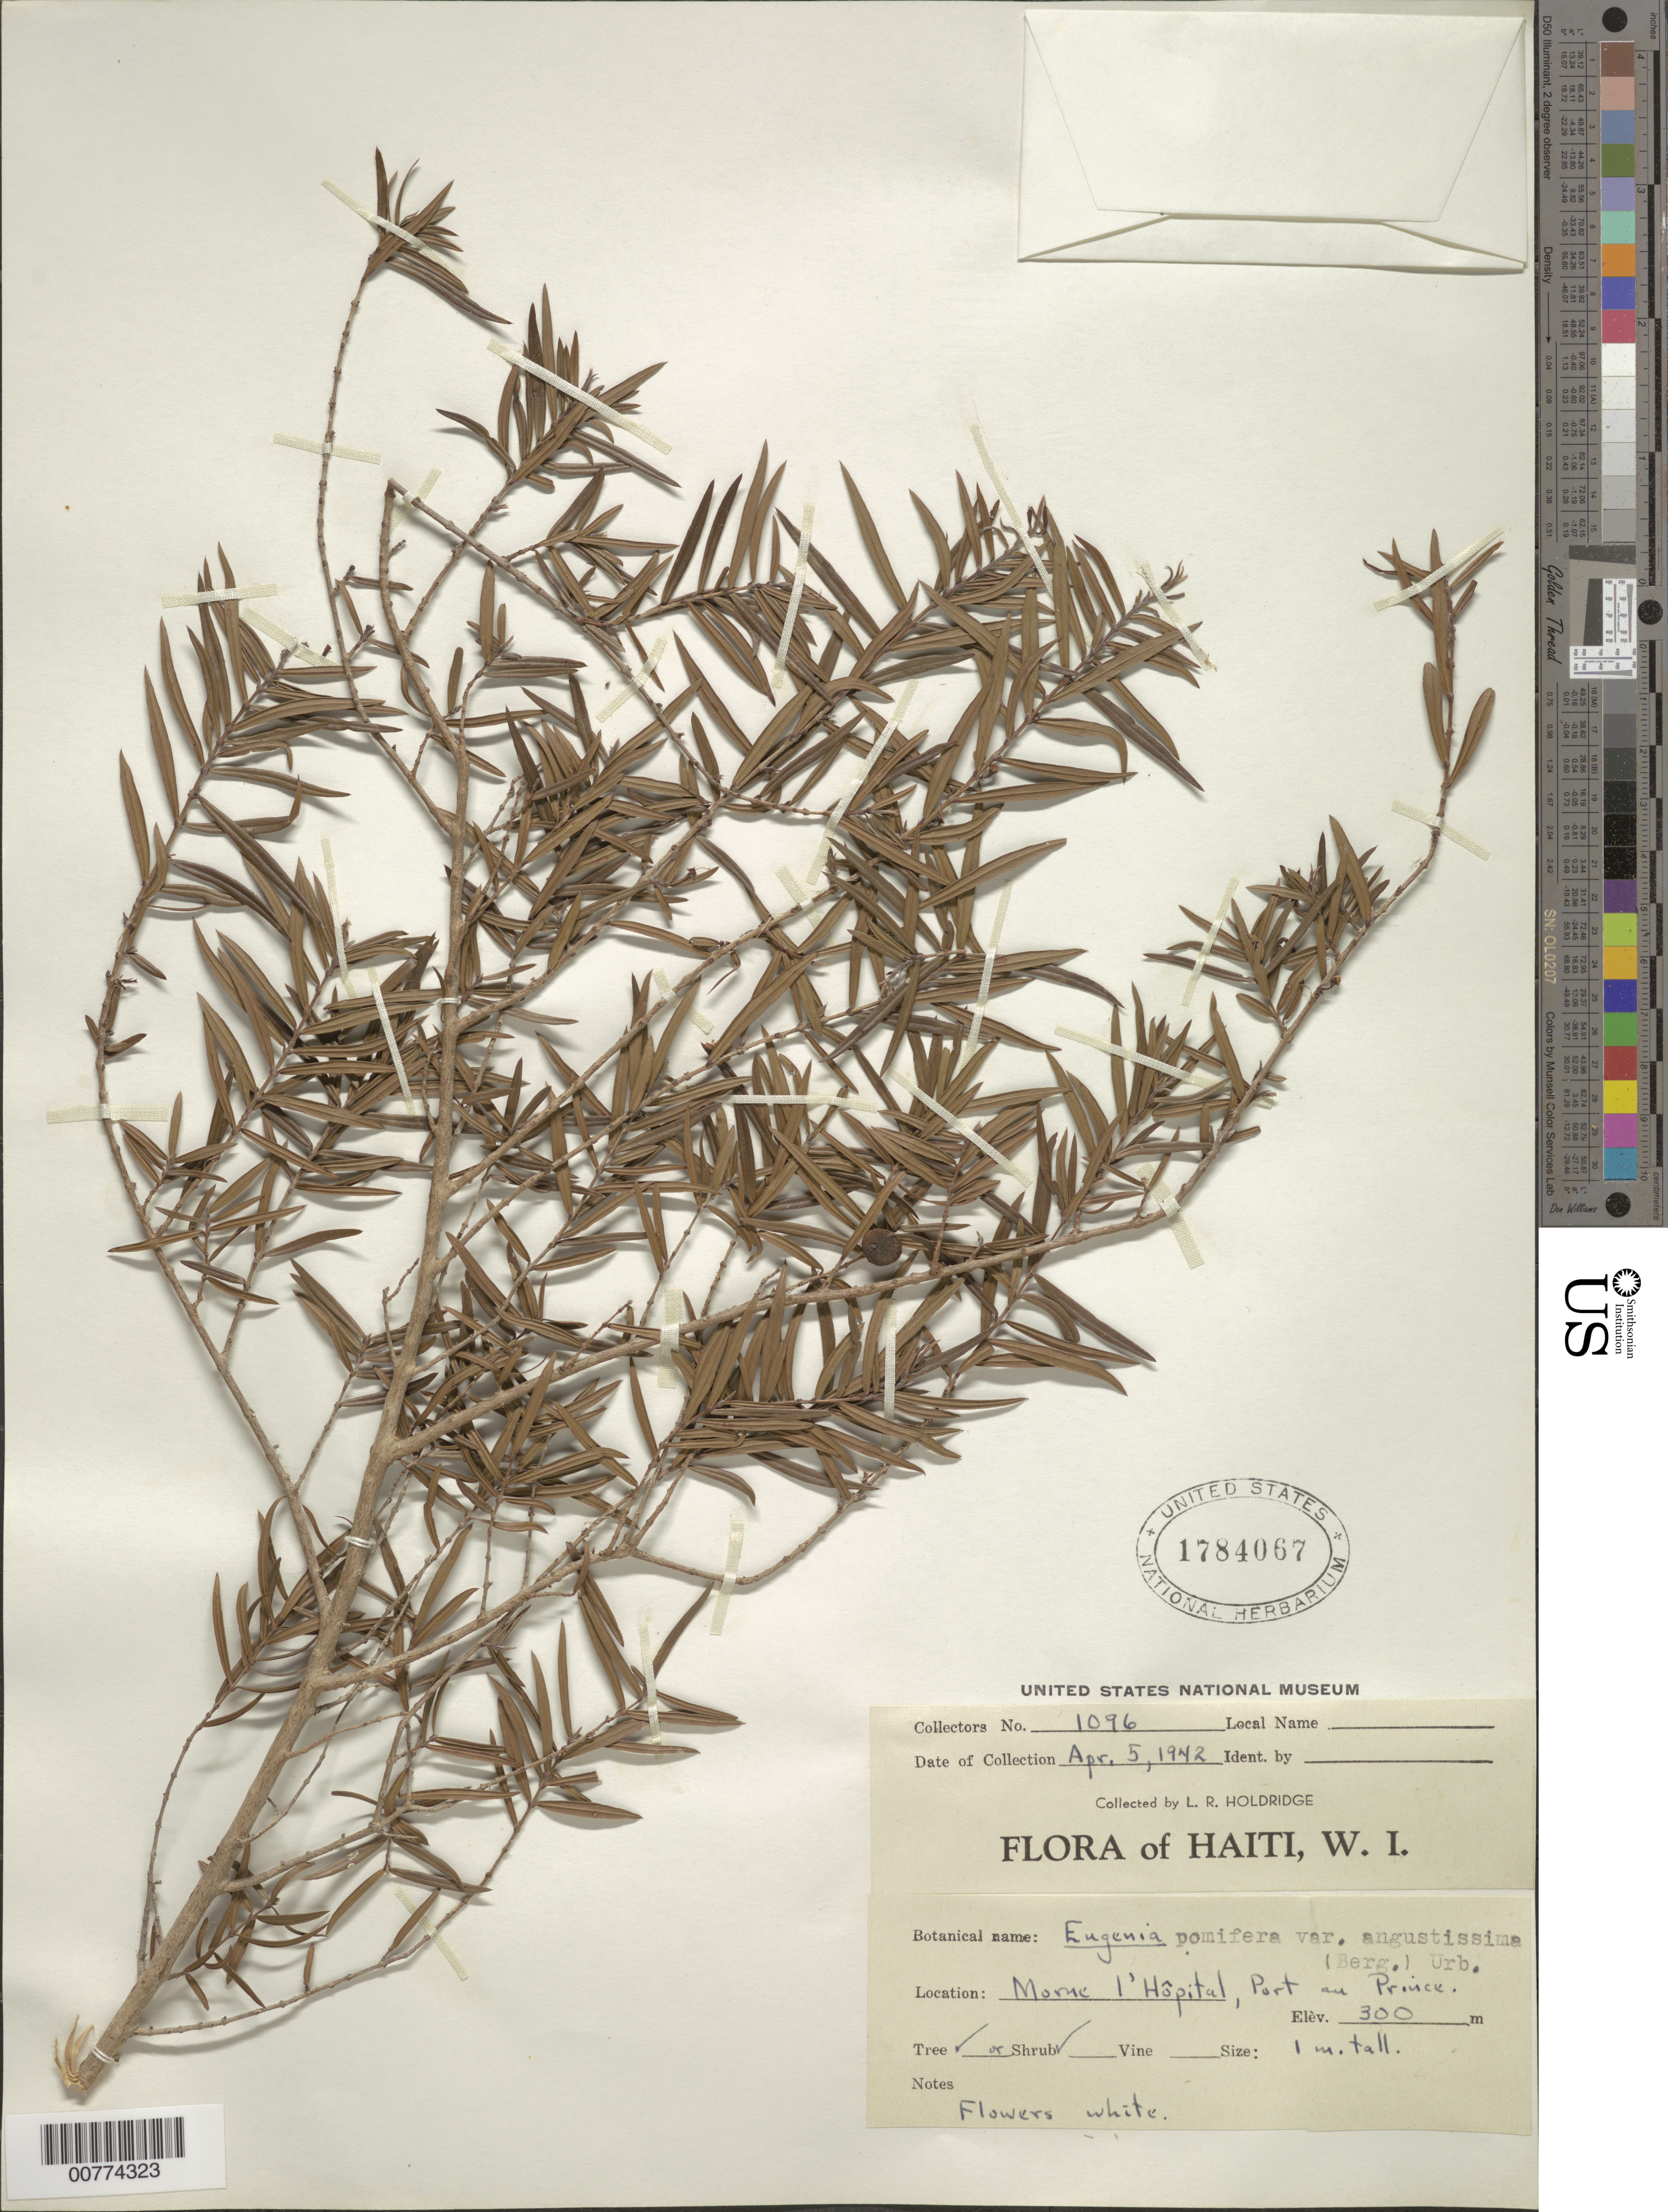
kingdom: Plantae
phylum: Tracheophyta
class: Magnoliopsida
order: Myrtales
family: Myrtaceae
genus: Eugenia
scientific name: Eugenia pomifera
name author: (Aubl.) Urb.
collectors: L. Holdridge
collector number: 1096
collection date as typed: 05 Apr 1942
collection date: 1942-04-05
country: Haiti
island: Hispaniola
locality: Morne l'Hôpital, Port au Prince.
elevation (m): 300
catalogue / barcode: US 1784067